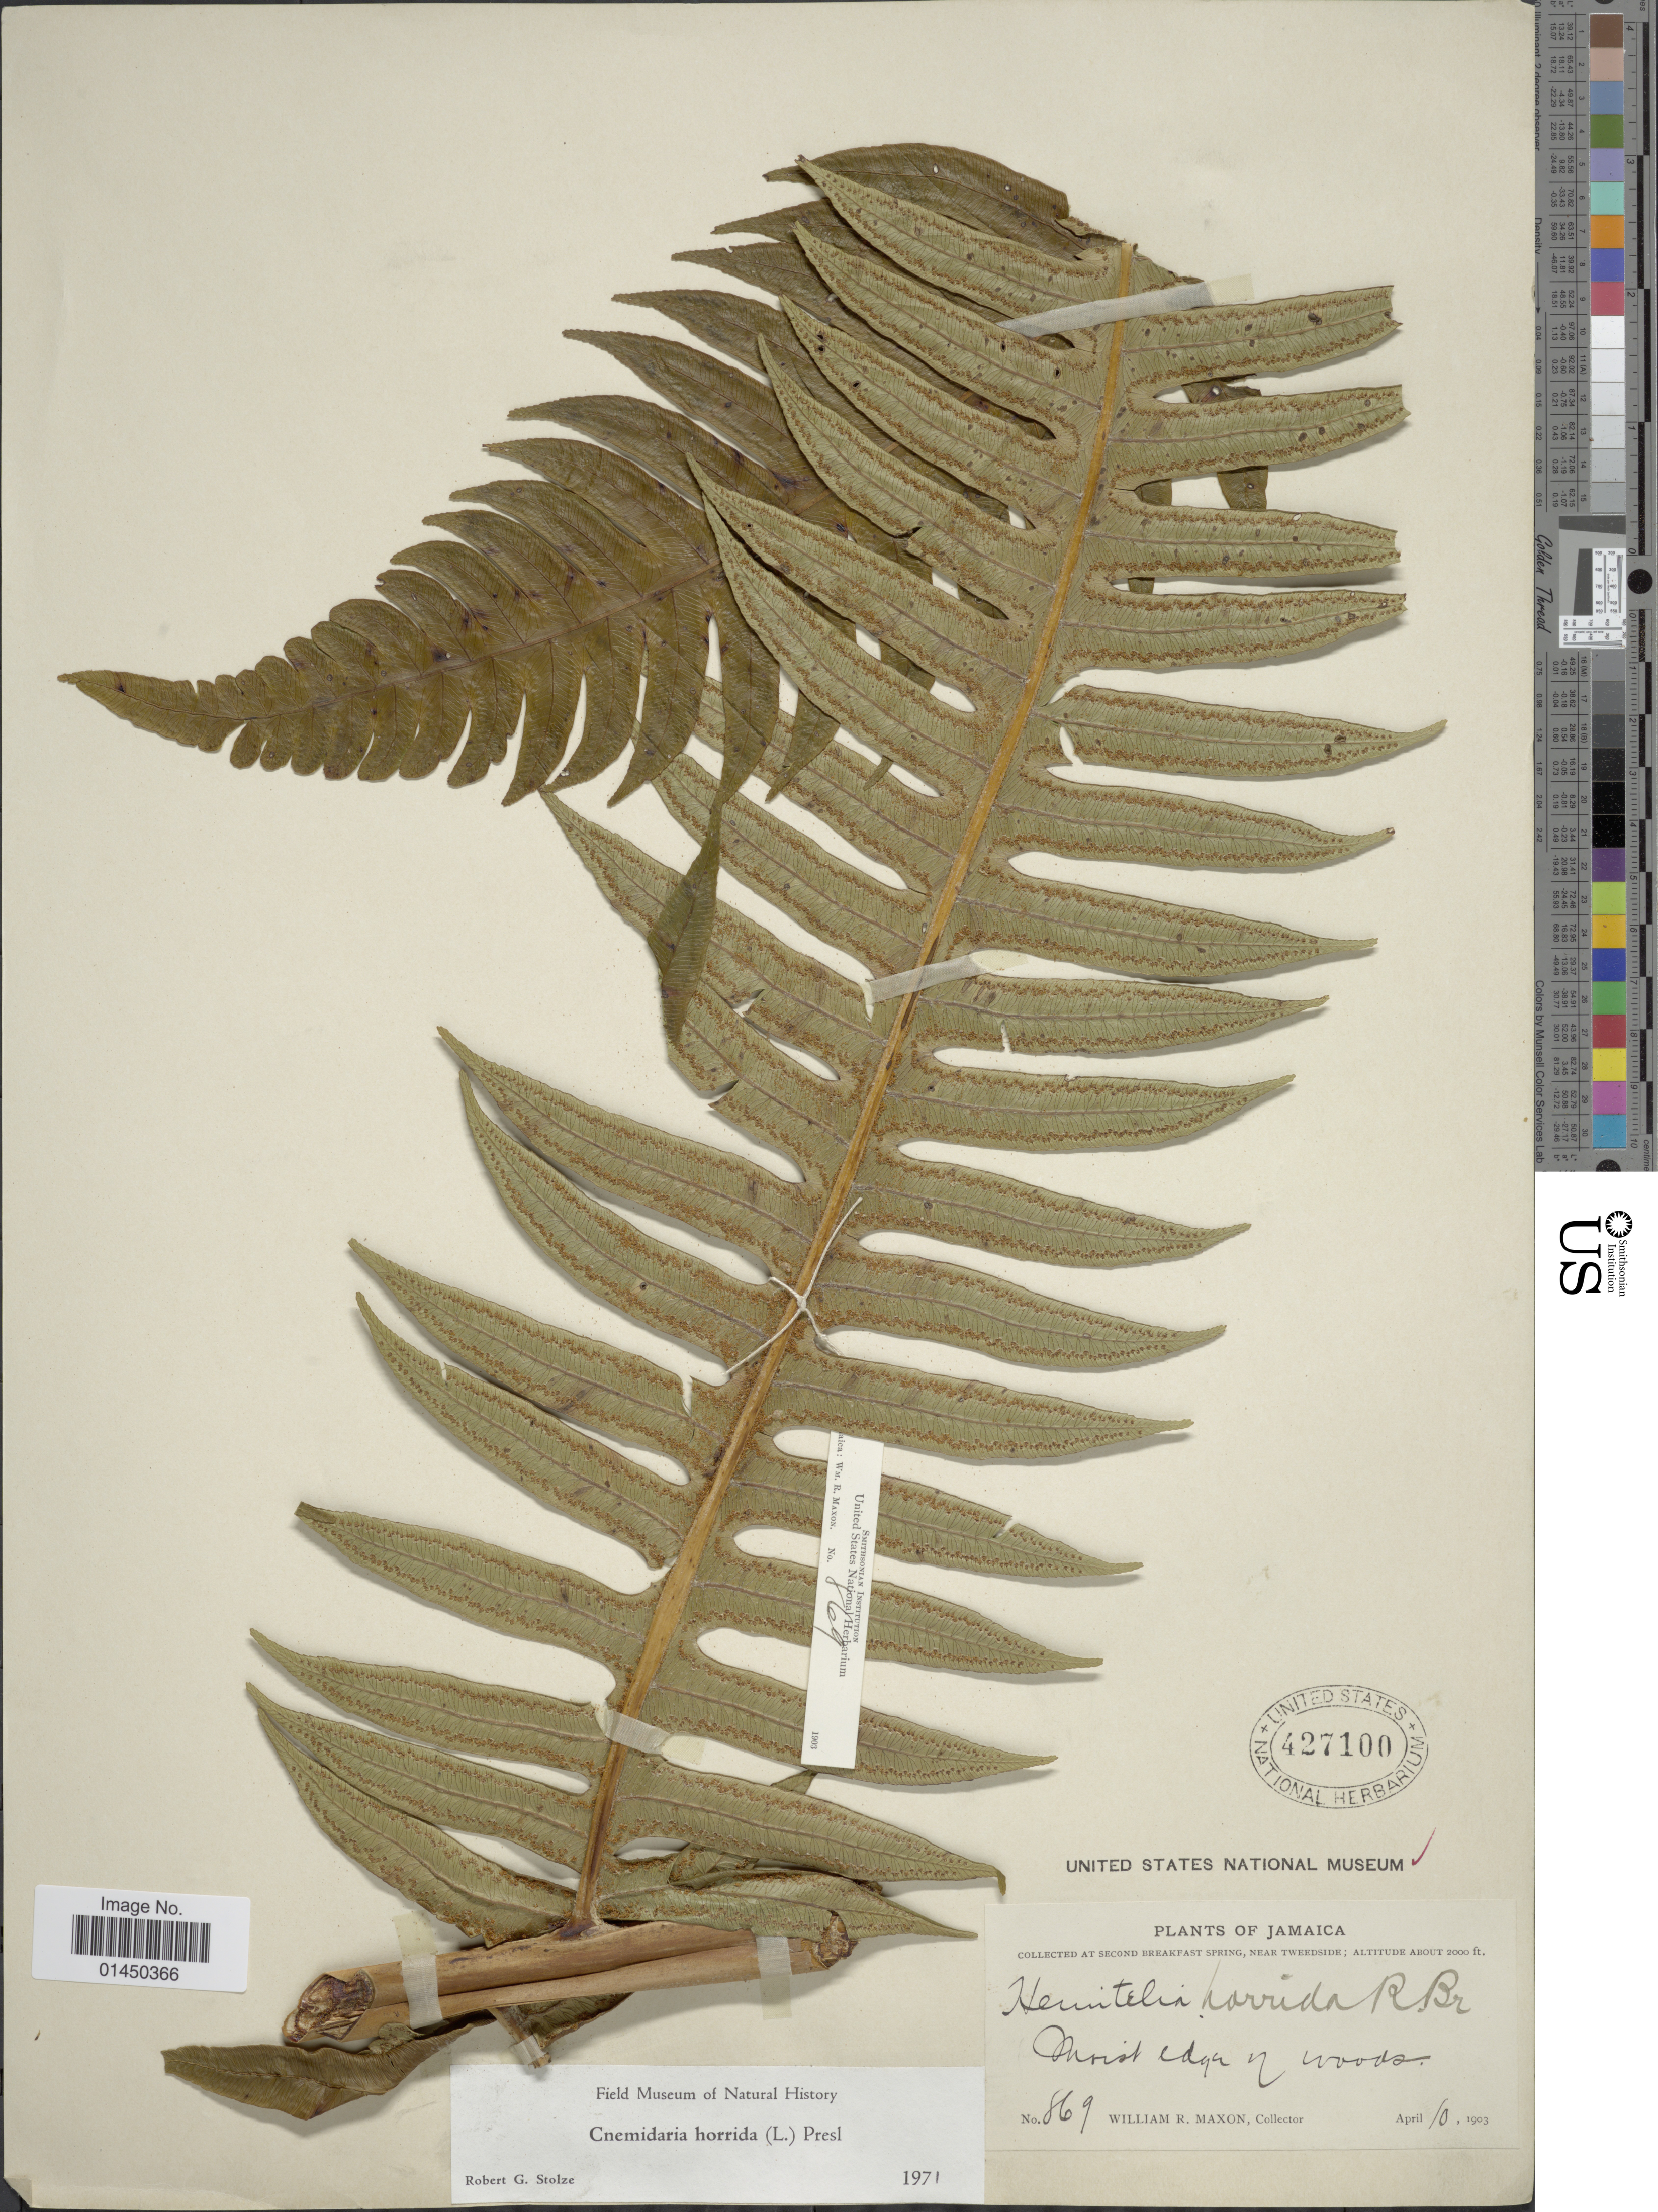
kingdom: Plantae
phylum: Tracheophyta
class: Polypodiopsida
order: Cyatheales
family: Cyatheaceae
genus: Cyathea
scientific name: Cyathea horrida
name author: (L.) Sm.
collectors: W. R. Maxon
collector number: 869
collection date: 1903-04-10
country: Jamaica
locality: At second Breakfast Spring, near Tweedside, moist edge of woods.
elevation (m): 610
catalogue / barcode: US 427100